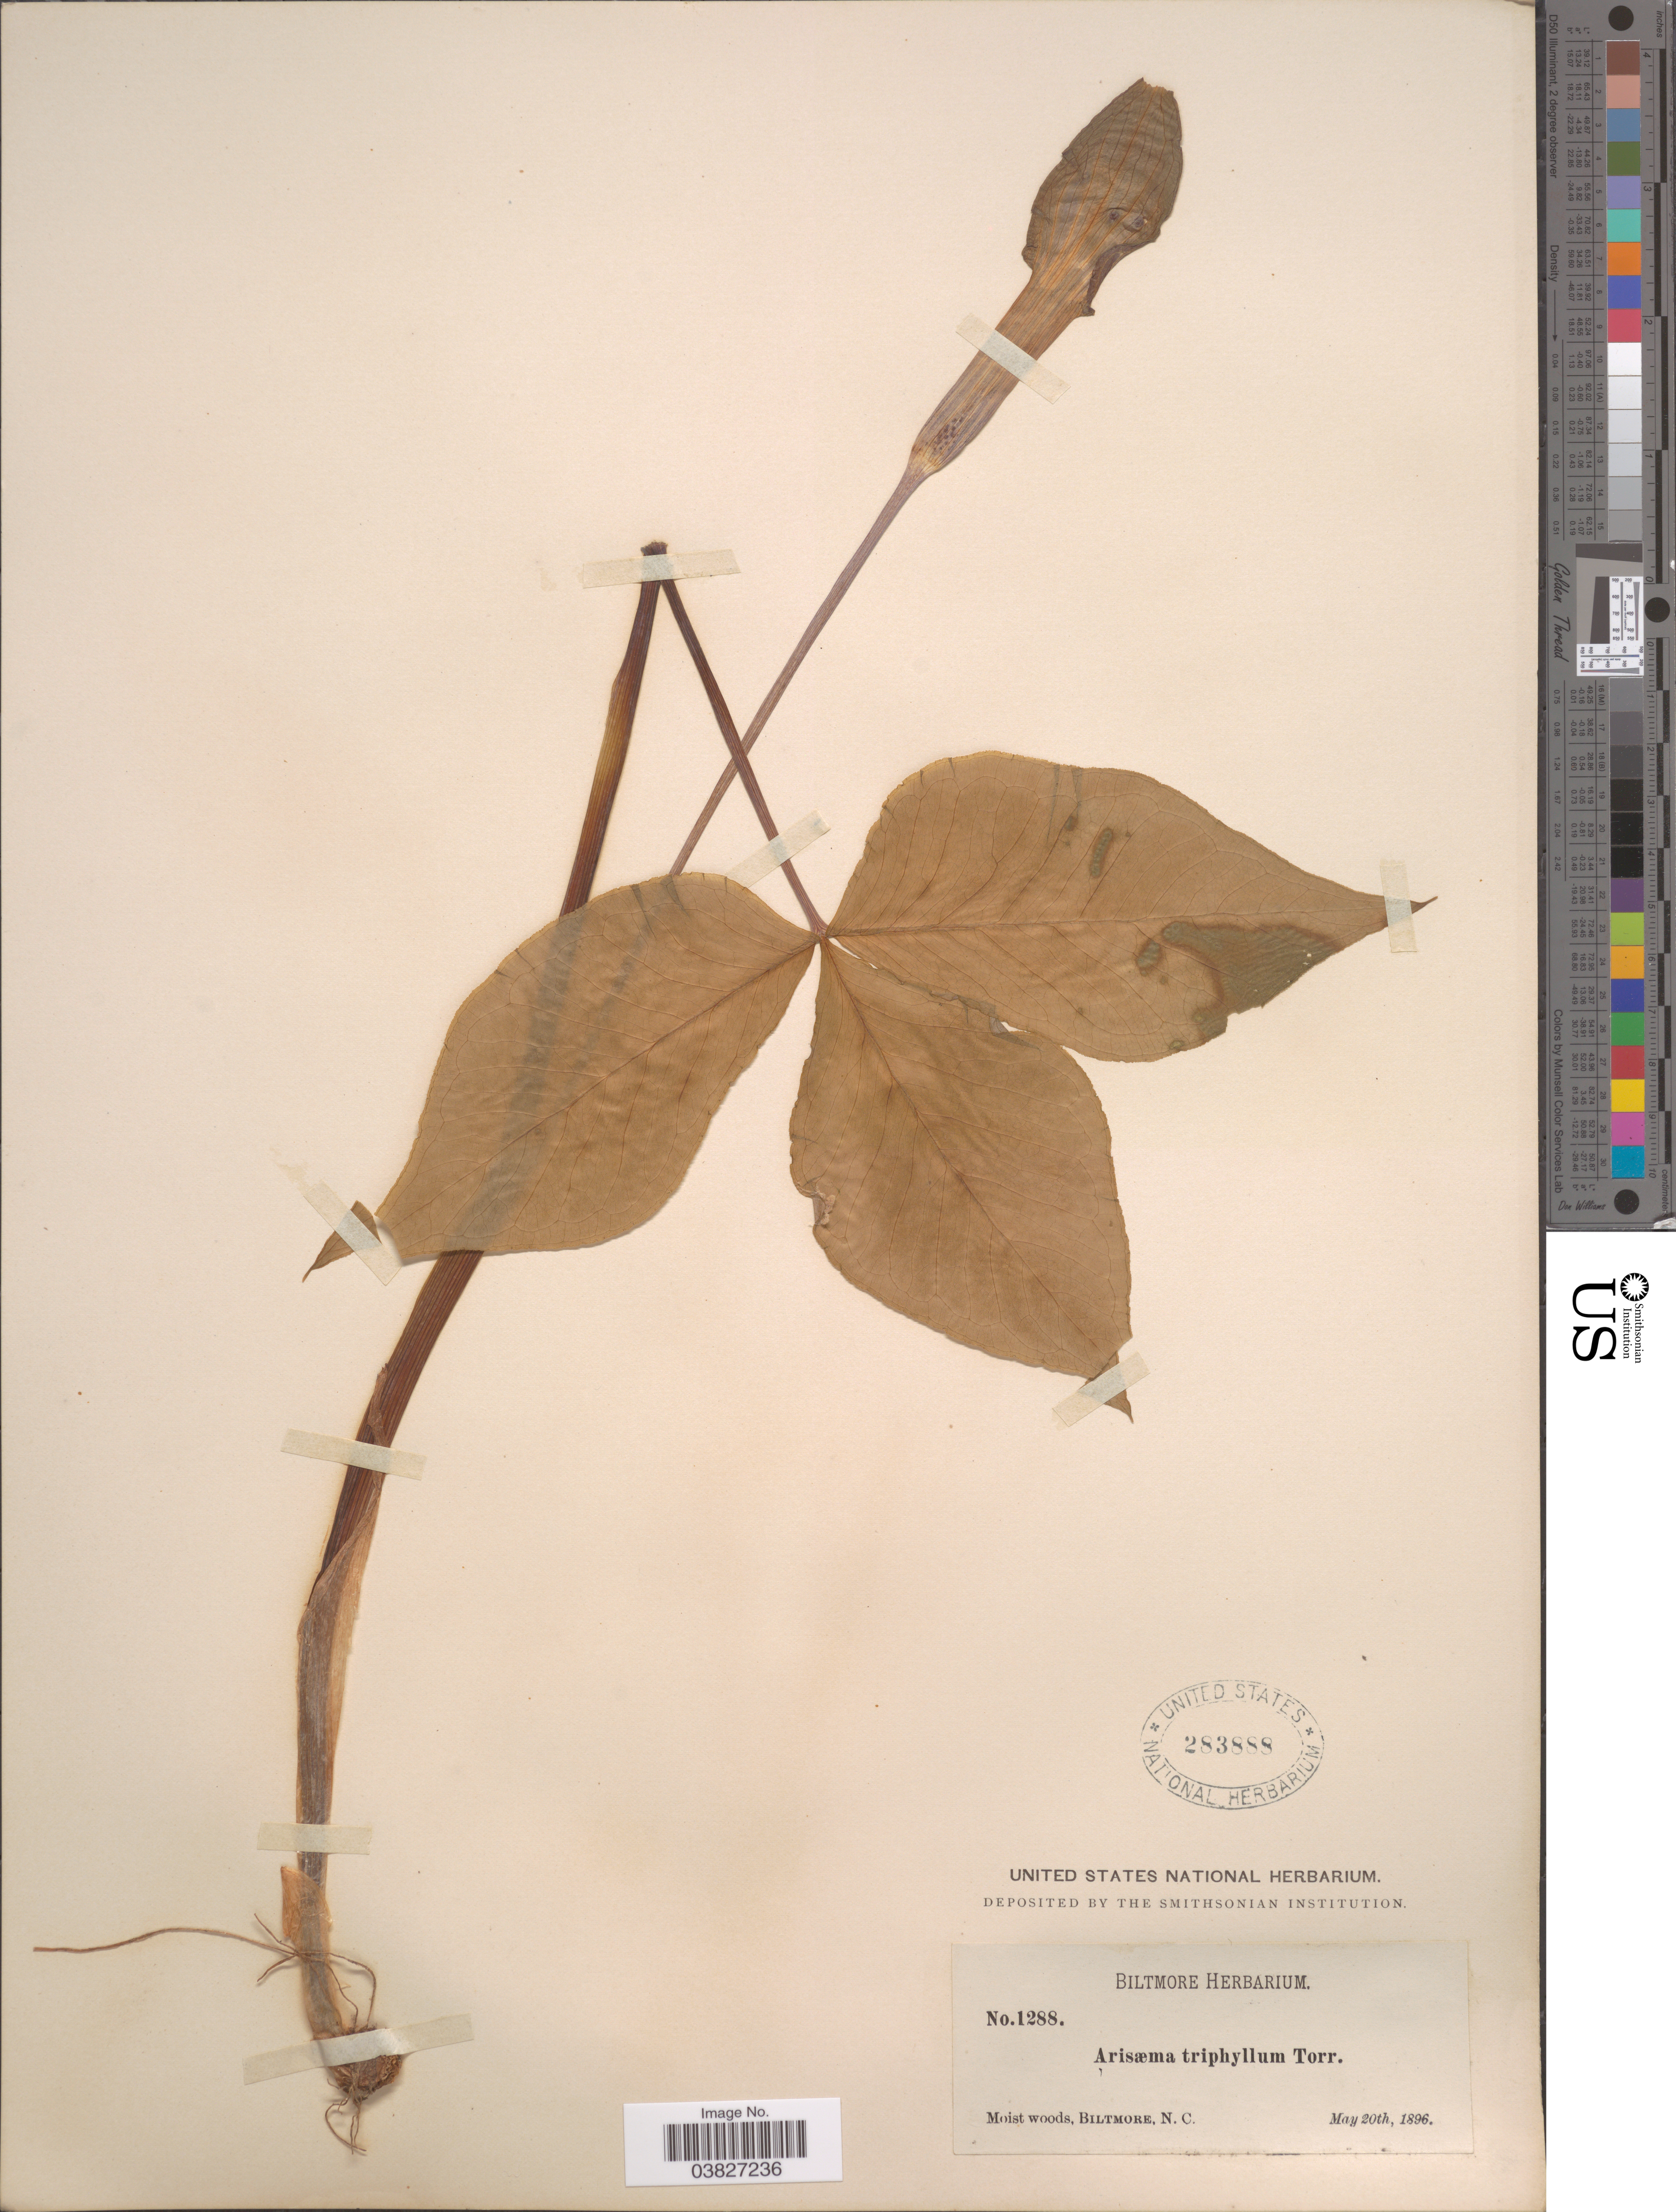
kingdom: Plantae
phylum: Tracheophyta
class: Liliopsida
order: Alismatales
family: Araceae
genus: Arisaema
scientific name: Arisaema triphyllum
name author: (L.) Schott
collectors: ex herb. Biltmore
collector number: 1288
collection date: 1896-05-20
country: United States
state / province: North Carolina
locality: Biltmore.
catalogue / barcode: US 283888